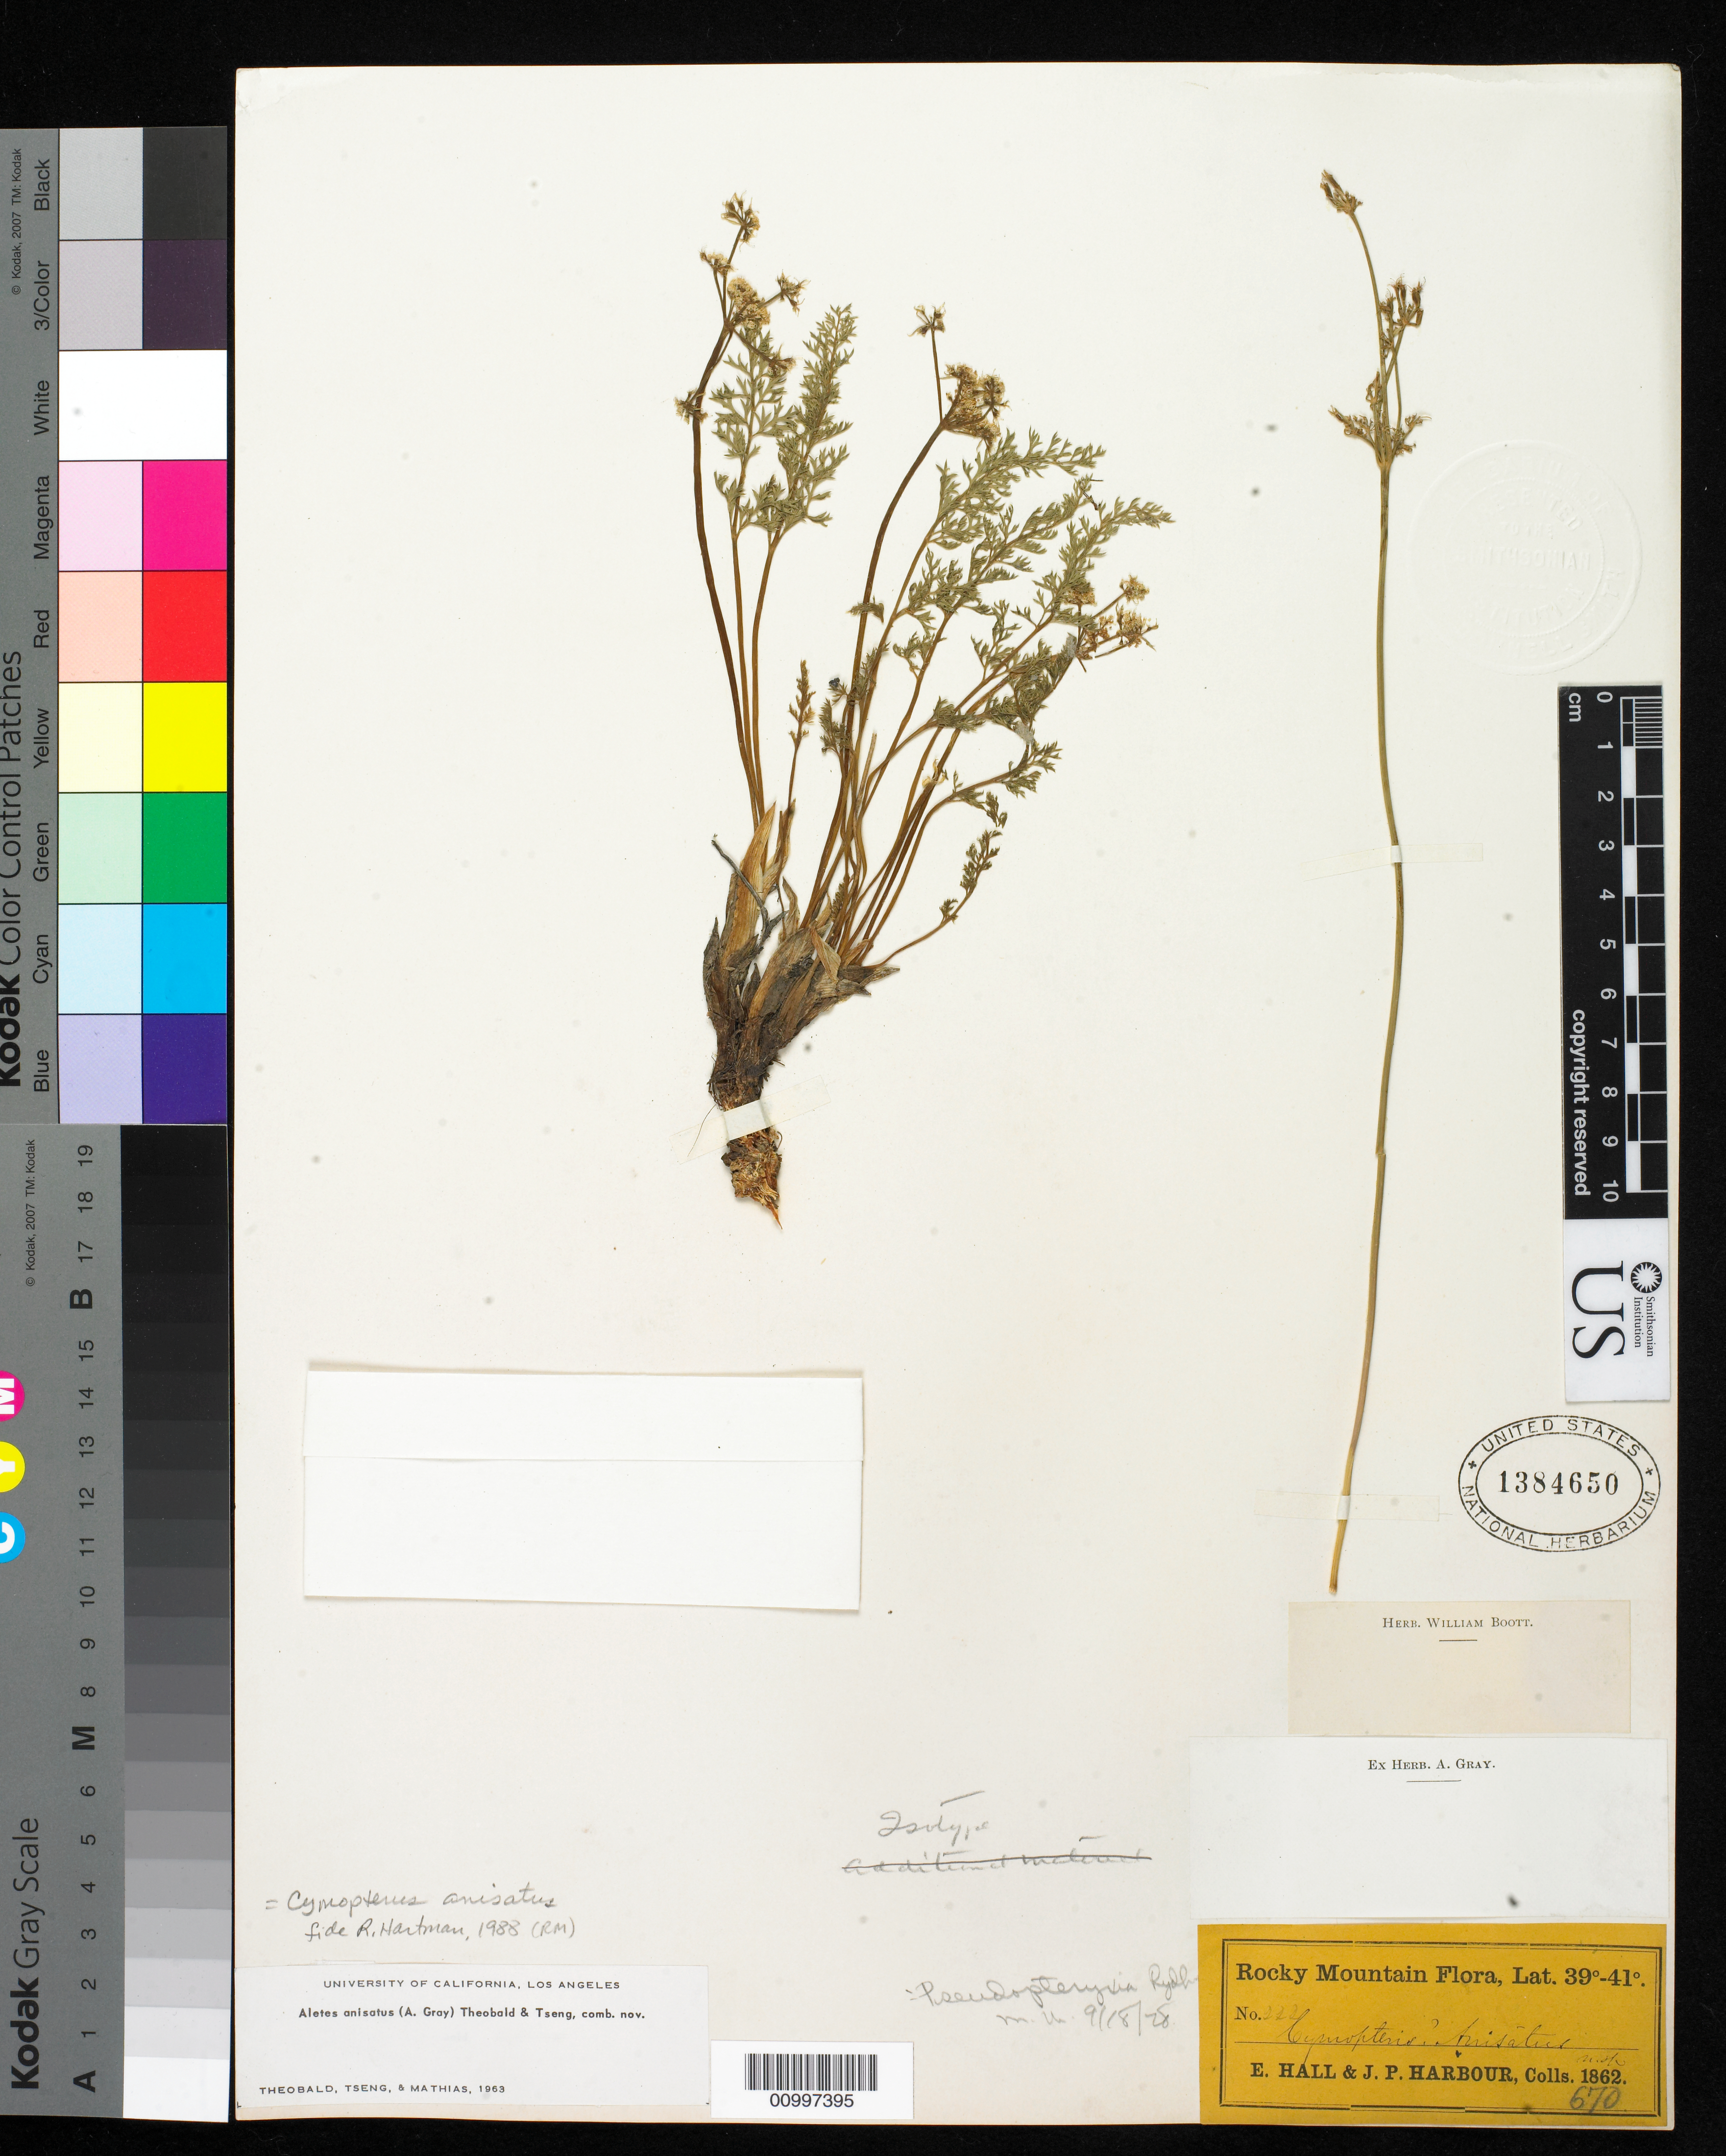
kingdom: Plantae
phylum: Tracheophyta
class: Magnoliopsida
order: Apiales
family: Apiaceae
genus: Cymopterus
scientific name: Cymopterus anisatus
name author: A. Gray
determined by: Theobald, --; Tseng; Mathias, --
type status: Isotype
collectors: E. Hall & J. Harbour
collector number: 222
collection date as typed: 1862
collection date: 1862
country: United States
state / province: Colorado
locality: Lat. 39-41.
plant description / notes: From the herbarium of J. Donnell Smith.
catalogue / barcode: US 1384650